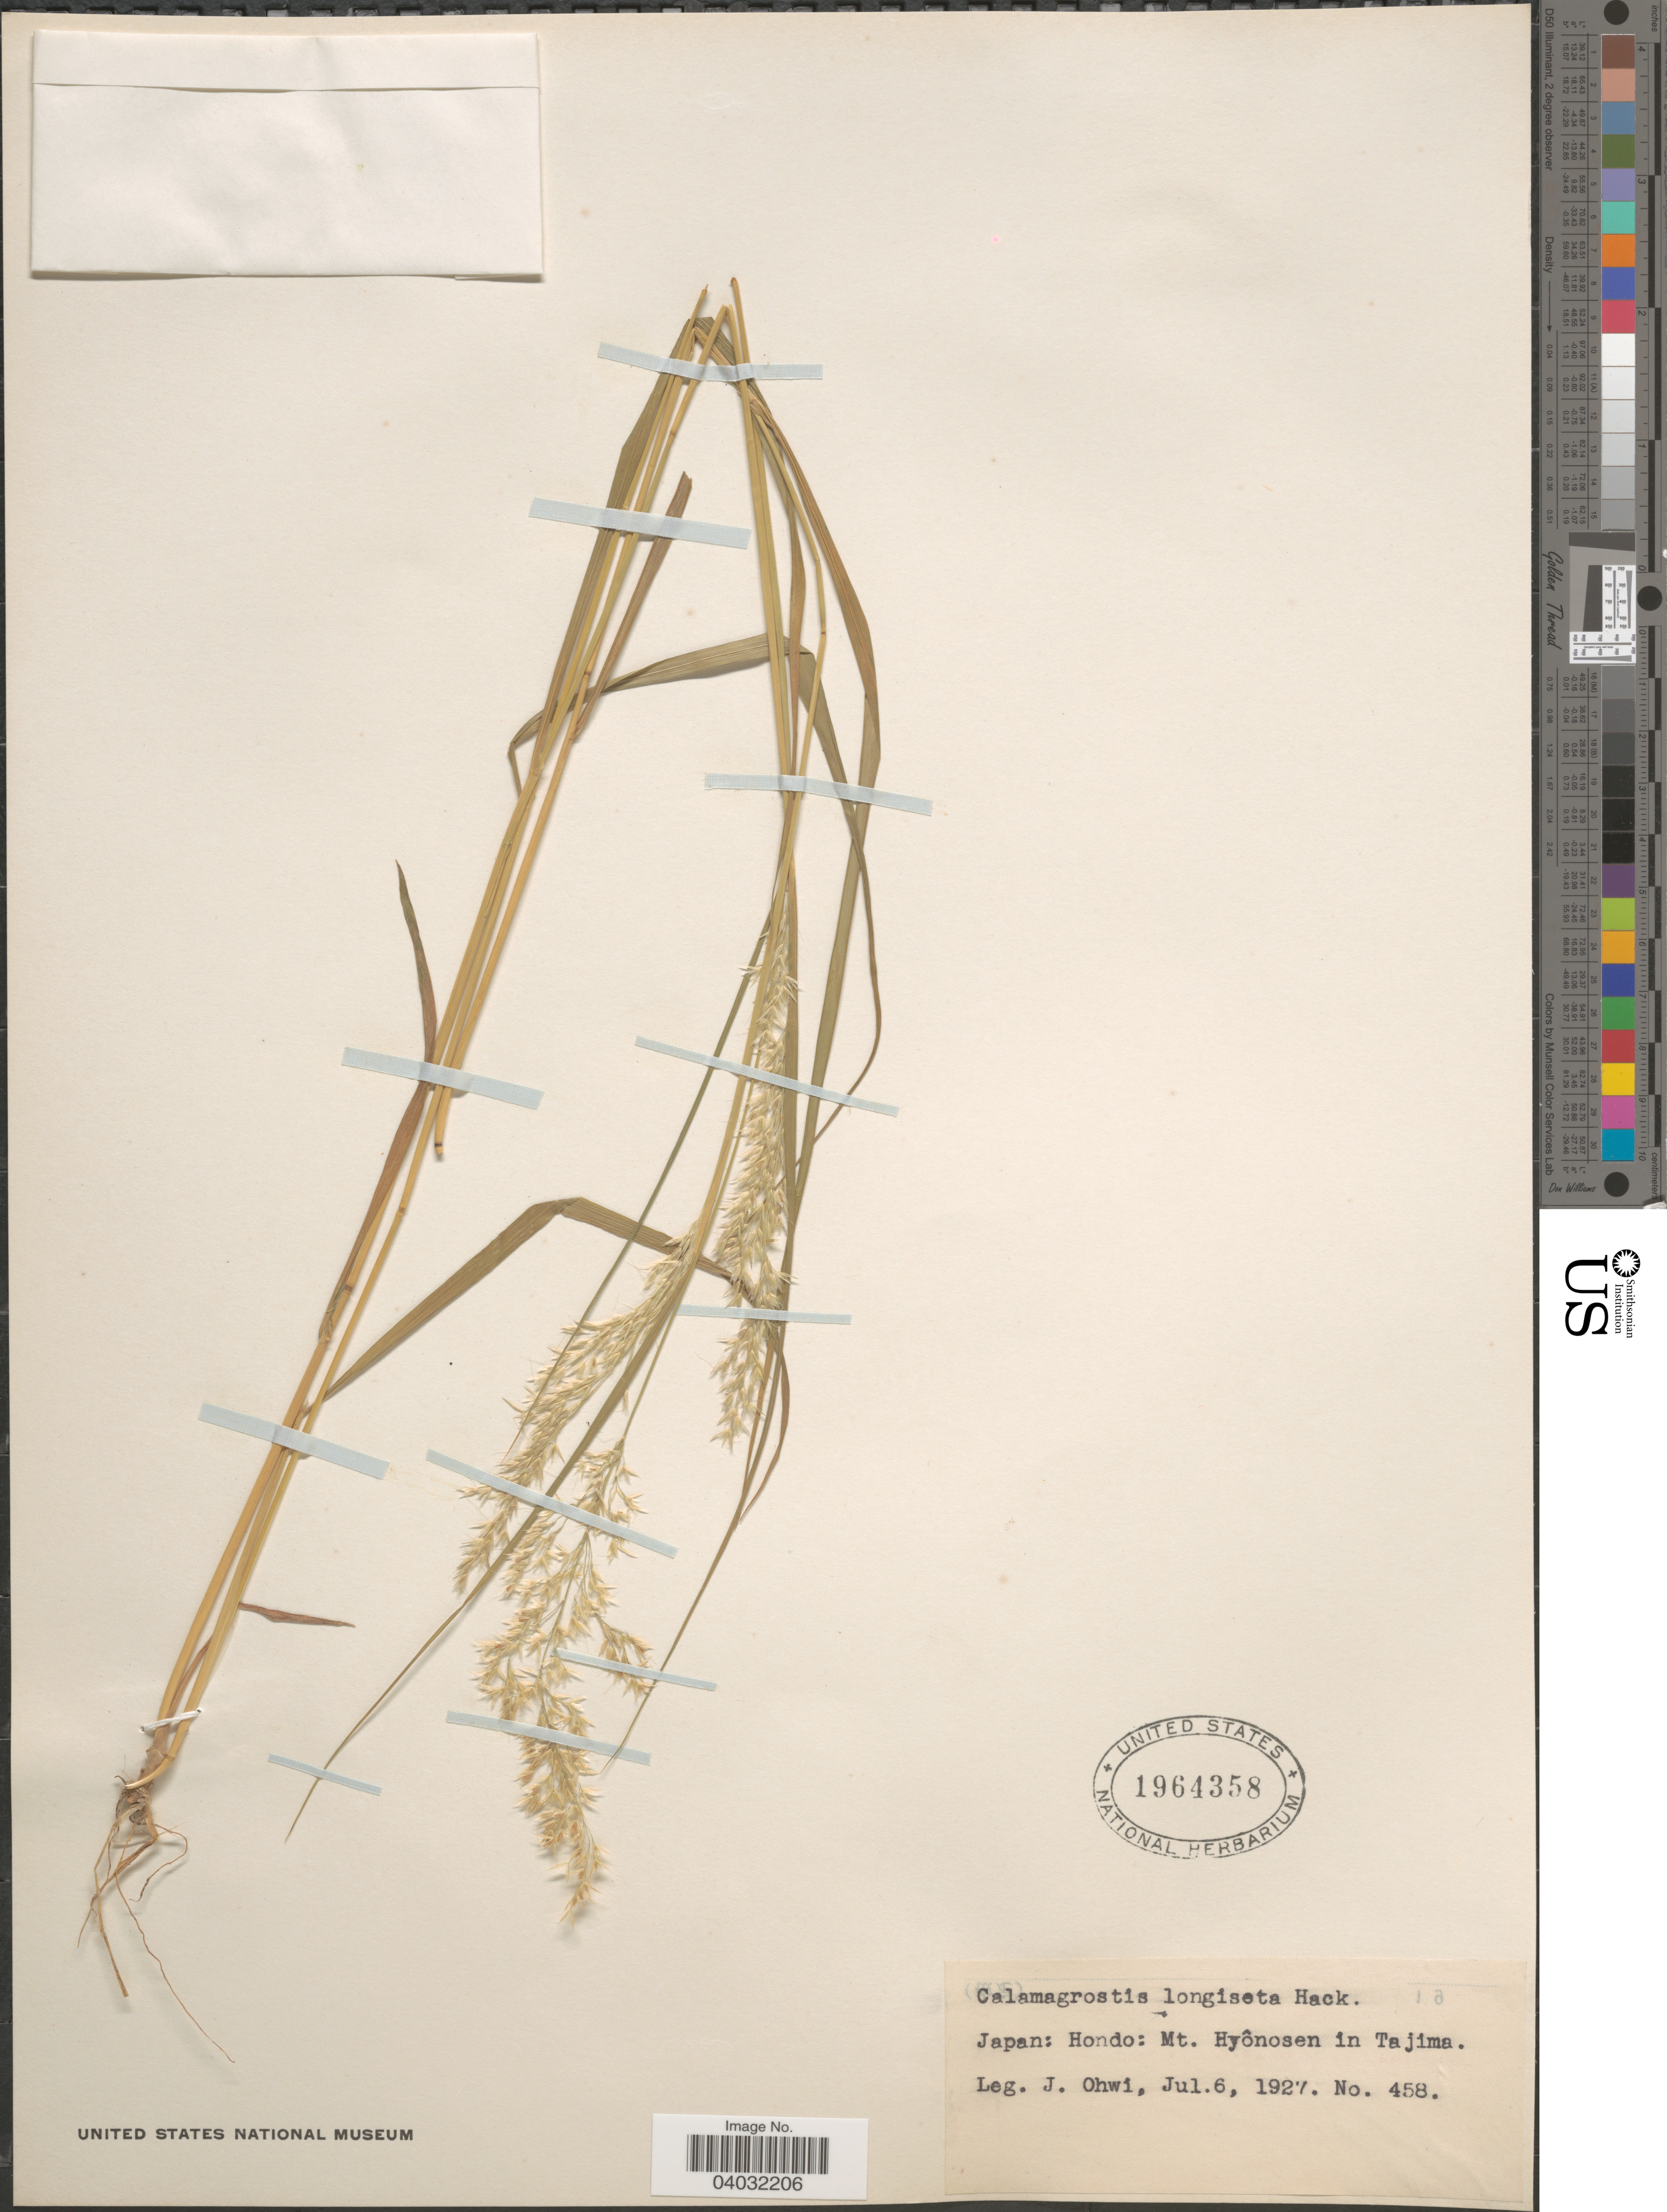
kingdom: Plantae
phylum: Tracheophyta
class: Liliopsida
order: Poales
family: Poaceae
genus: Calamagrostis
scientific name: Calamagrostis longiseta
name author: Hack.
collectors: J. Ohwi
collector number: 458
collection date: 1927-07-06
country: Japan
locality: Hondo: Mt. Hyônosen in Tajima.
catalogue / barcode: US 1964358